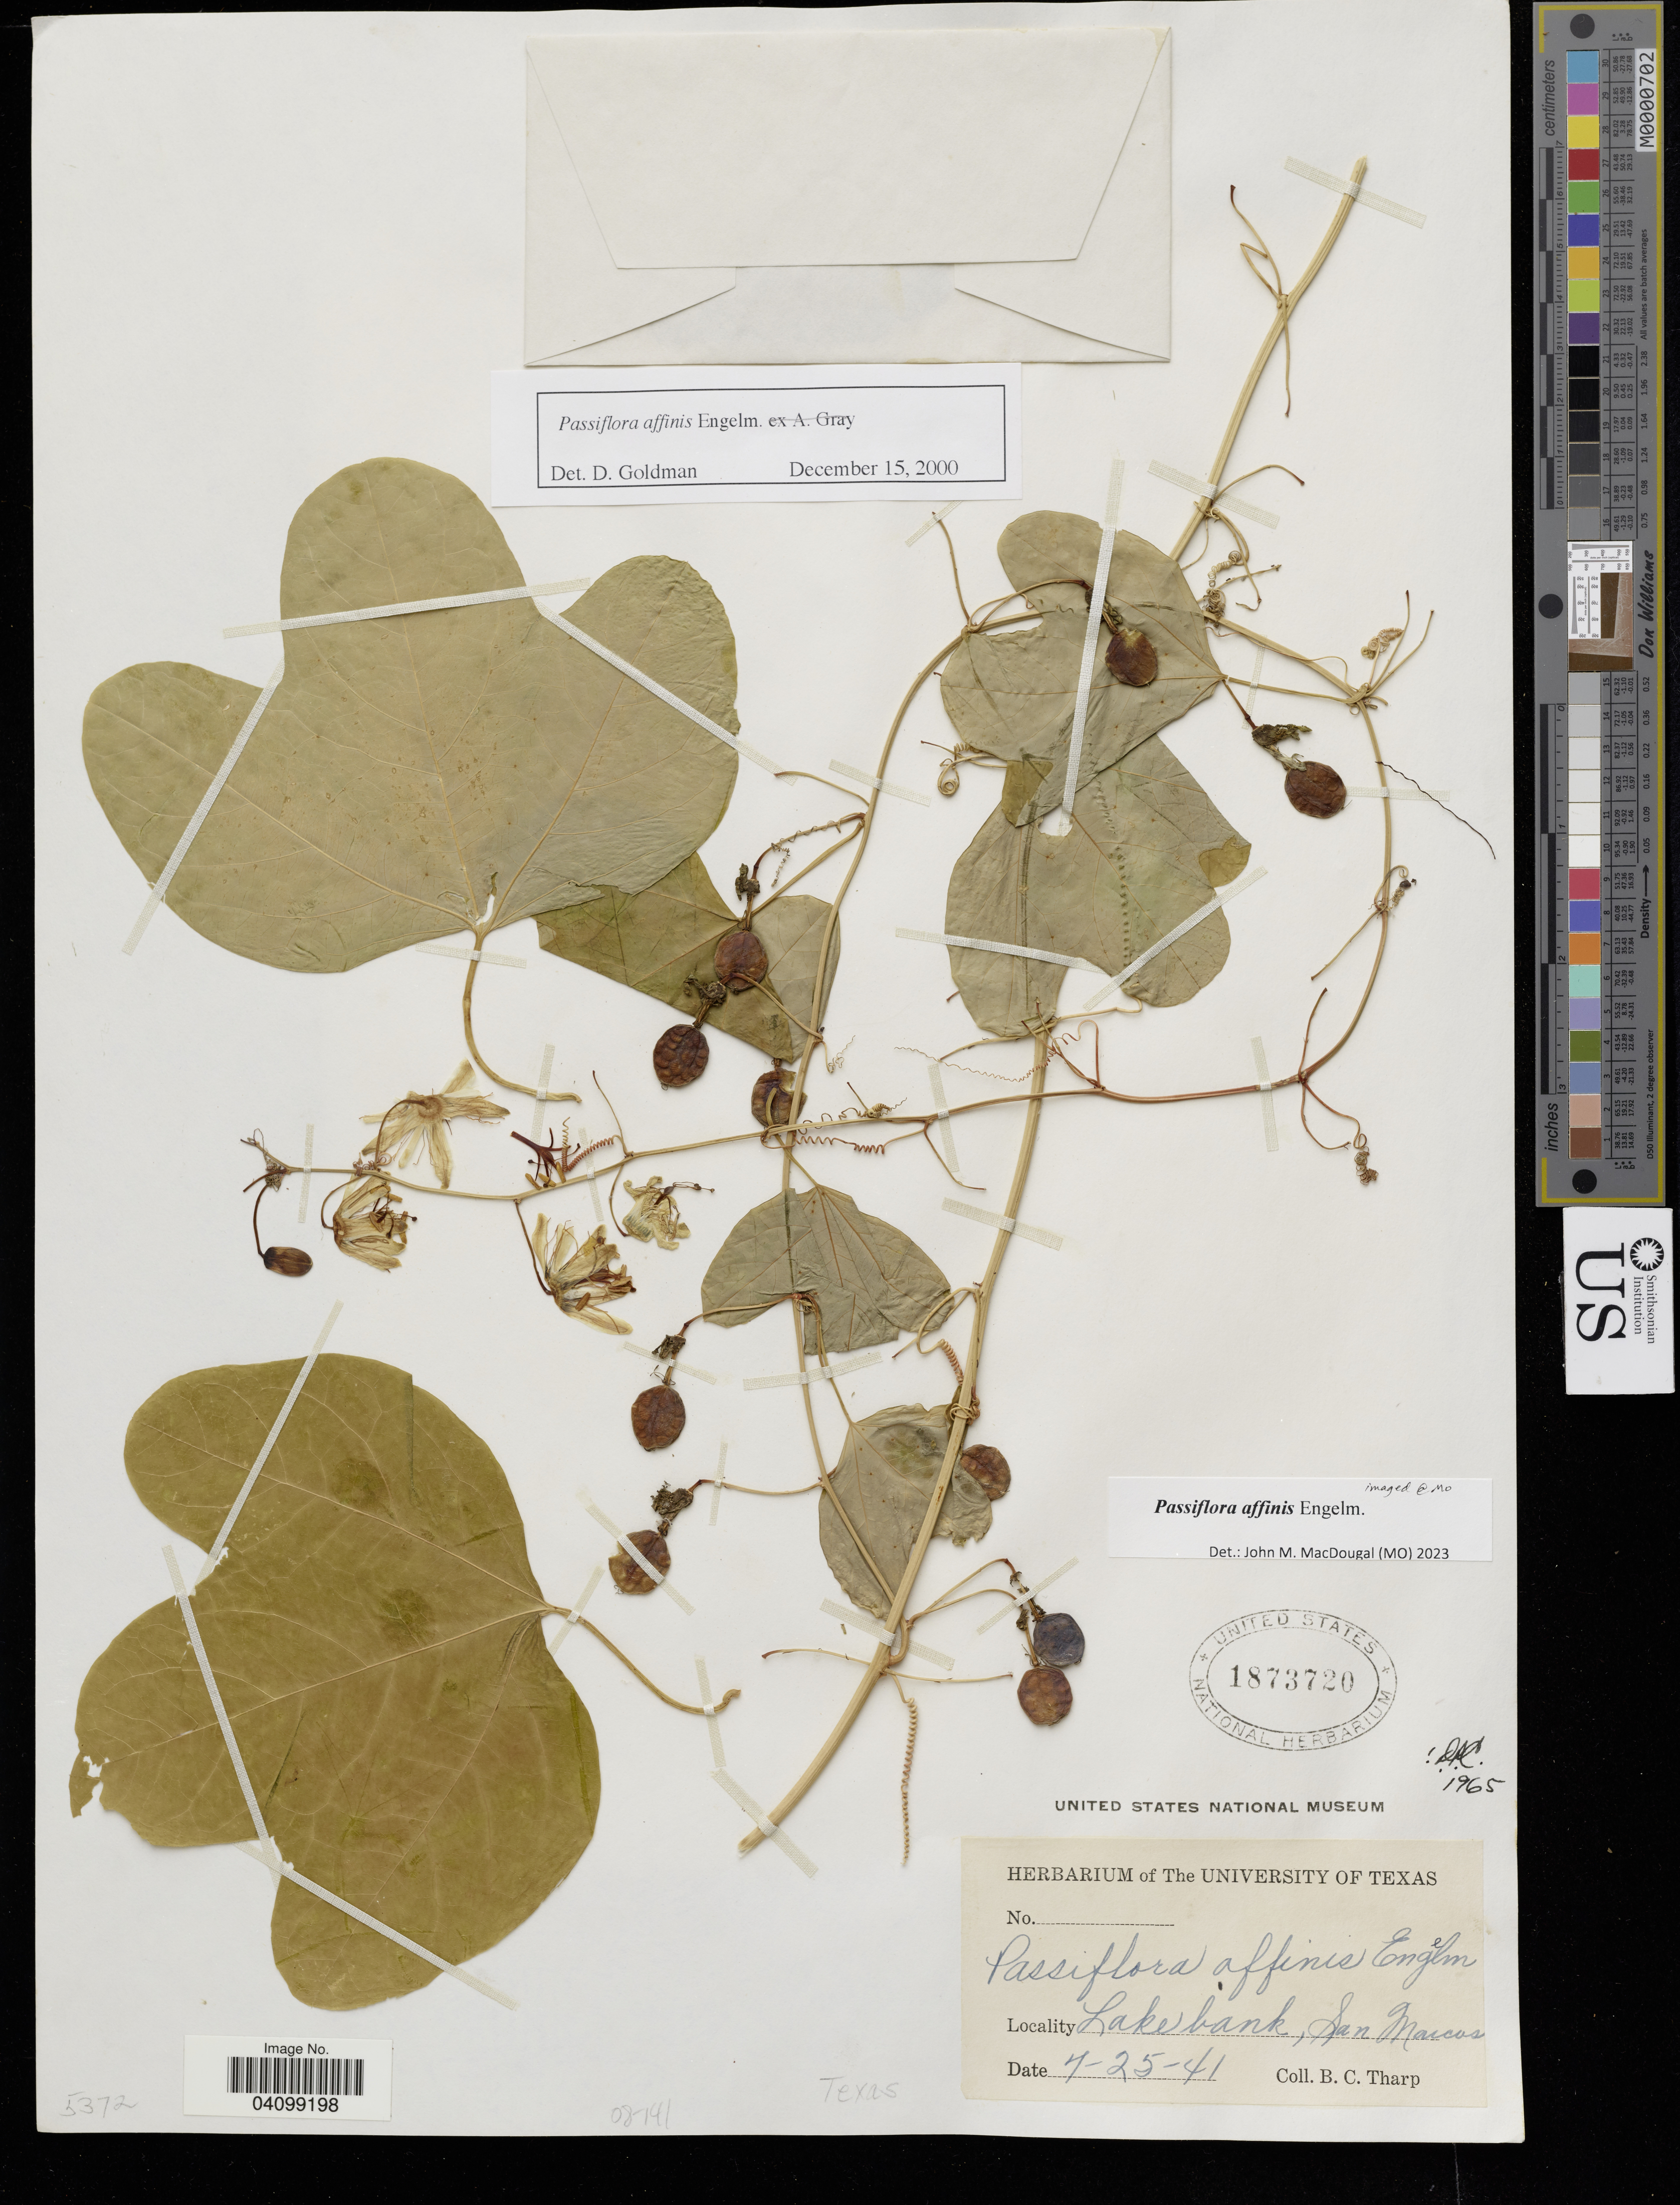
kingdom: Plantae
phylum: Tracheophyta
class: Magnoliopsida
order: Malpighiales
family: Passifloraceae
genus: Passiflora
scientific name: Passiflora affinis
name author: Engelm. ex A. Gray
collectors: B. Tharp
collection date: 1941-07-25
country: Guatemala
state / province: San Marcos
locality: Lake bank.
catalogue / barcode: US 1873720